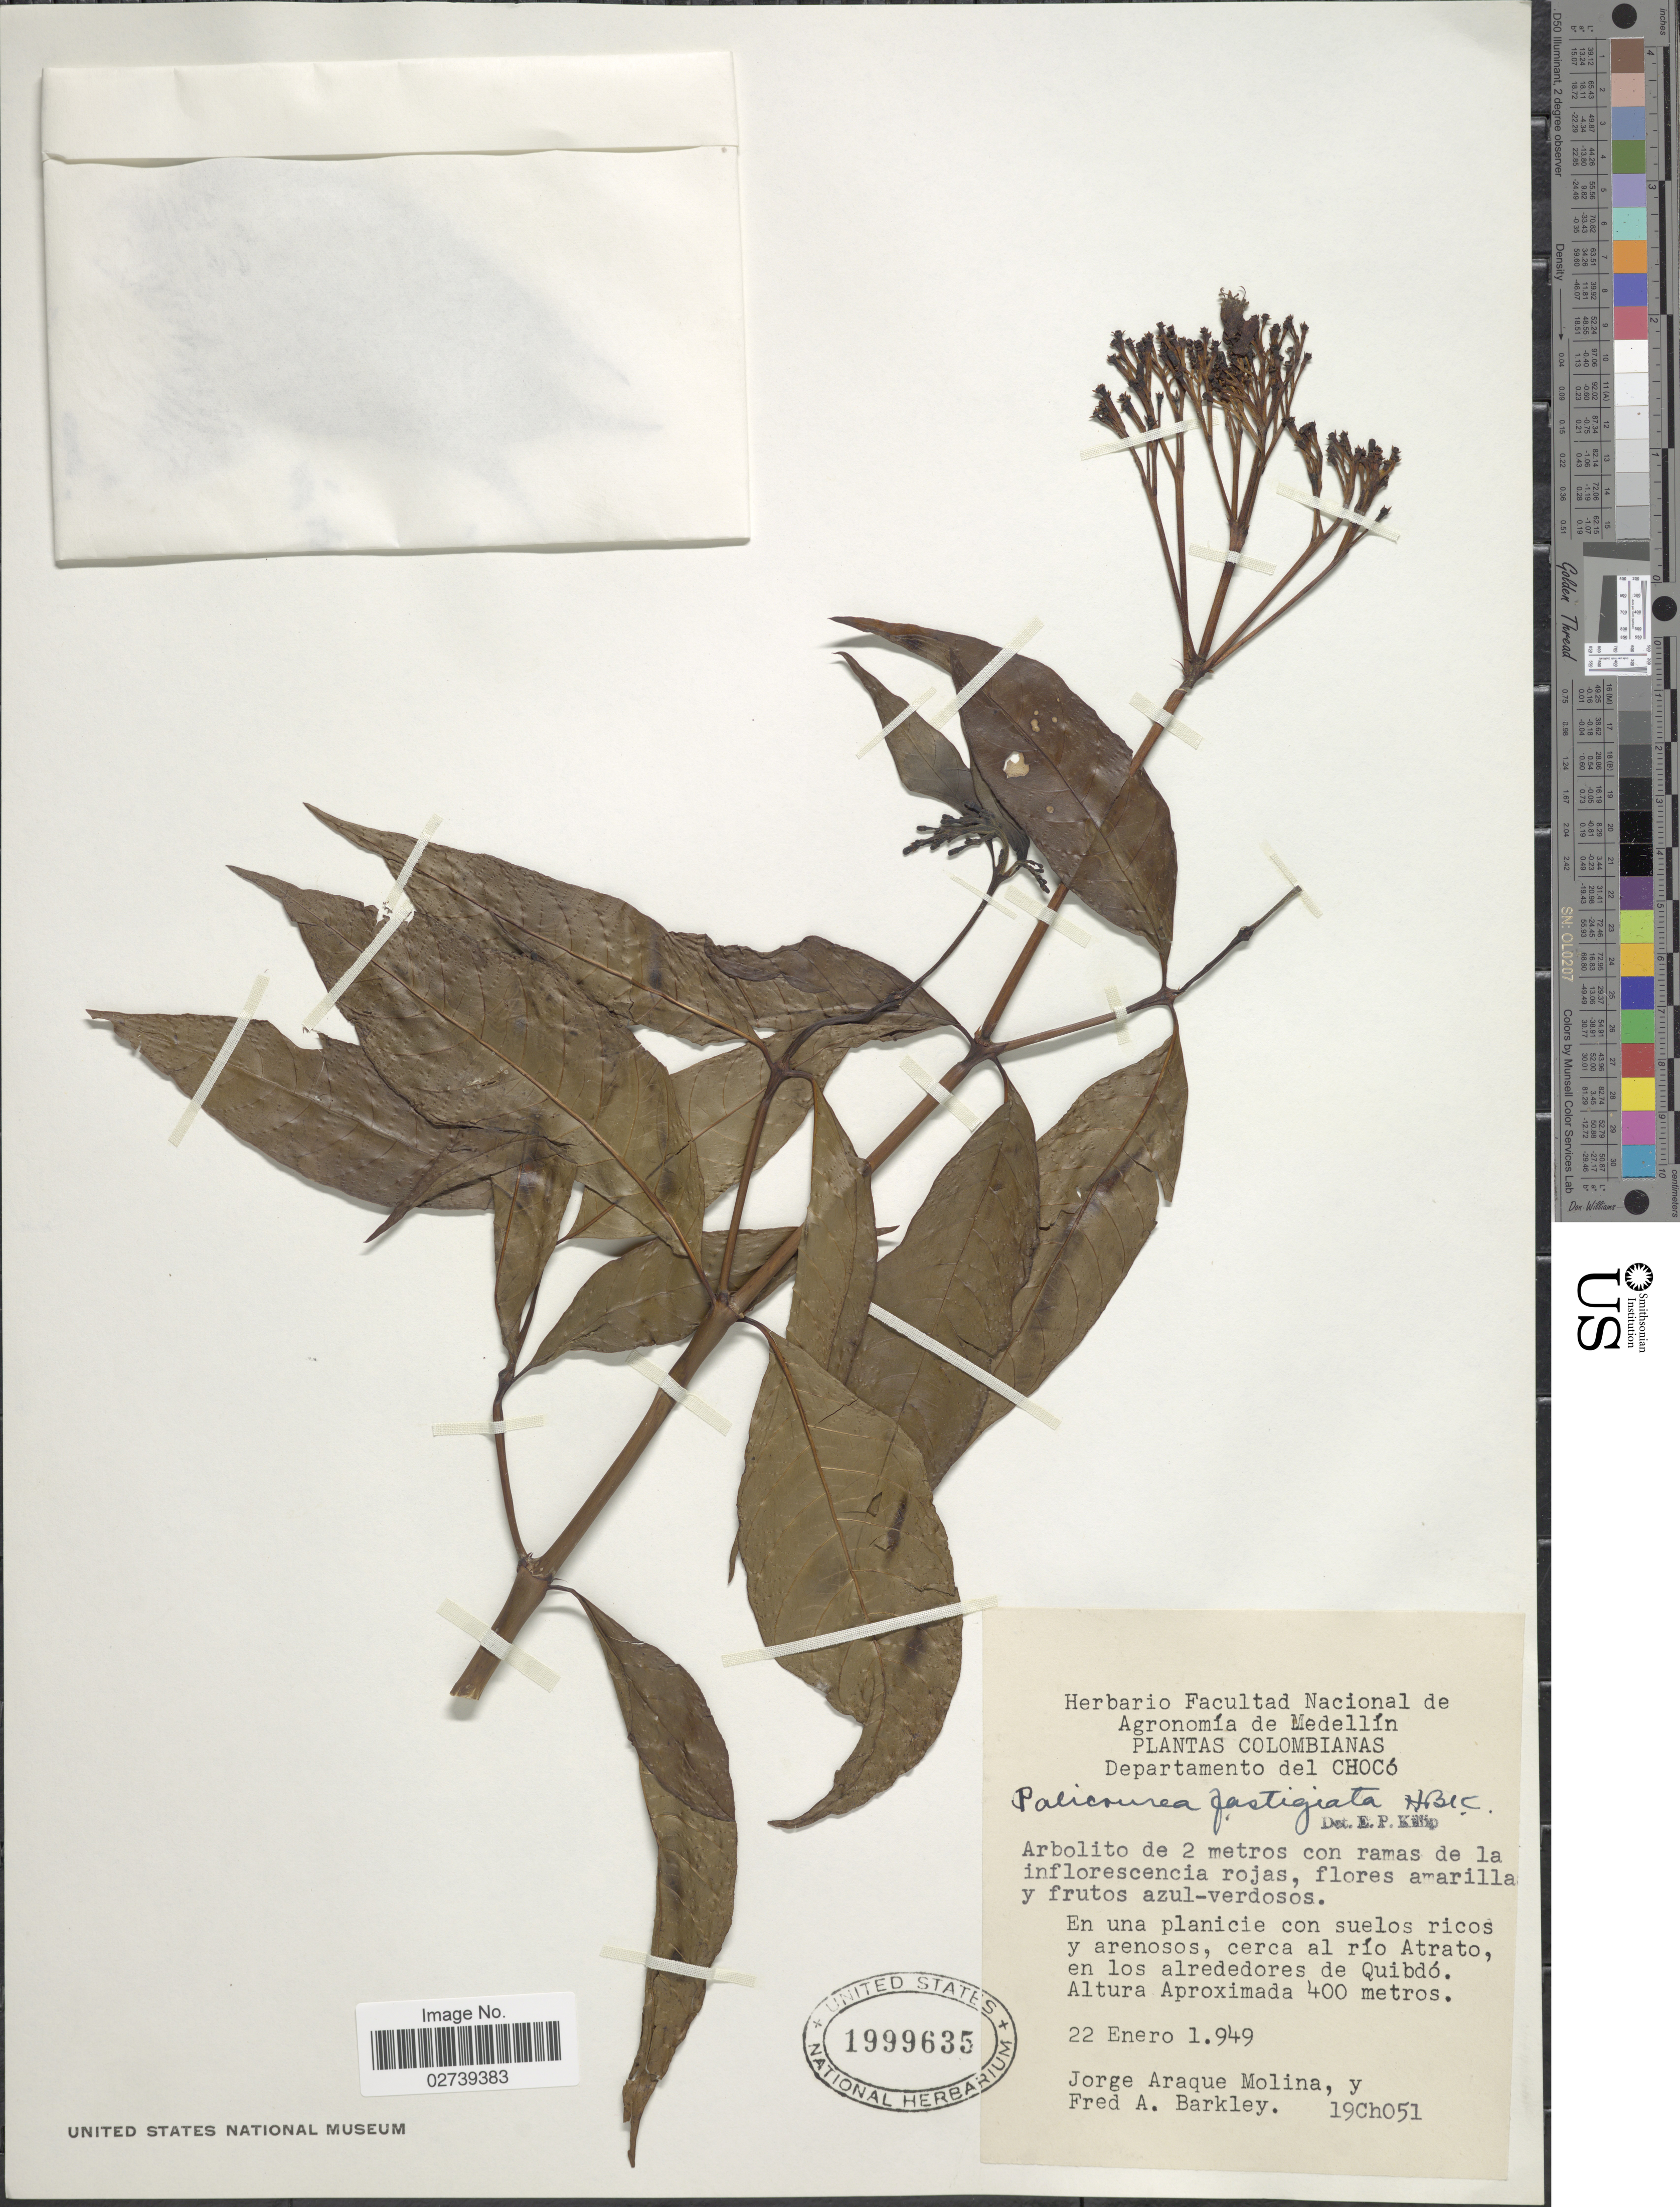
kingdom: Plantae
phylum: Tracheophyta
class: Magnoliopsida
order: Gentianales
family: Rubiaceae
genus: Palicourea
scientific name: Palicourea crocea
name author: (Sw.) Schult.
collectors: J. A. Molina & F. A. Barkley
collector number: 19Ch051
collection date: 1949-01-22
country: Colombia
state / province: Chocó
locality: Colombianas, En una planicie con suelos ricos y arenosos, cerca al rio Atrato, en los alrededores de Quibdo.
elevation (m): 400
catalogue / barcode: US 1999635